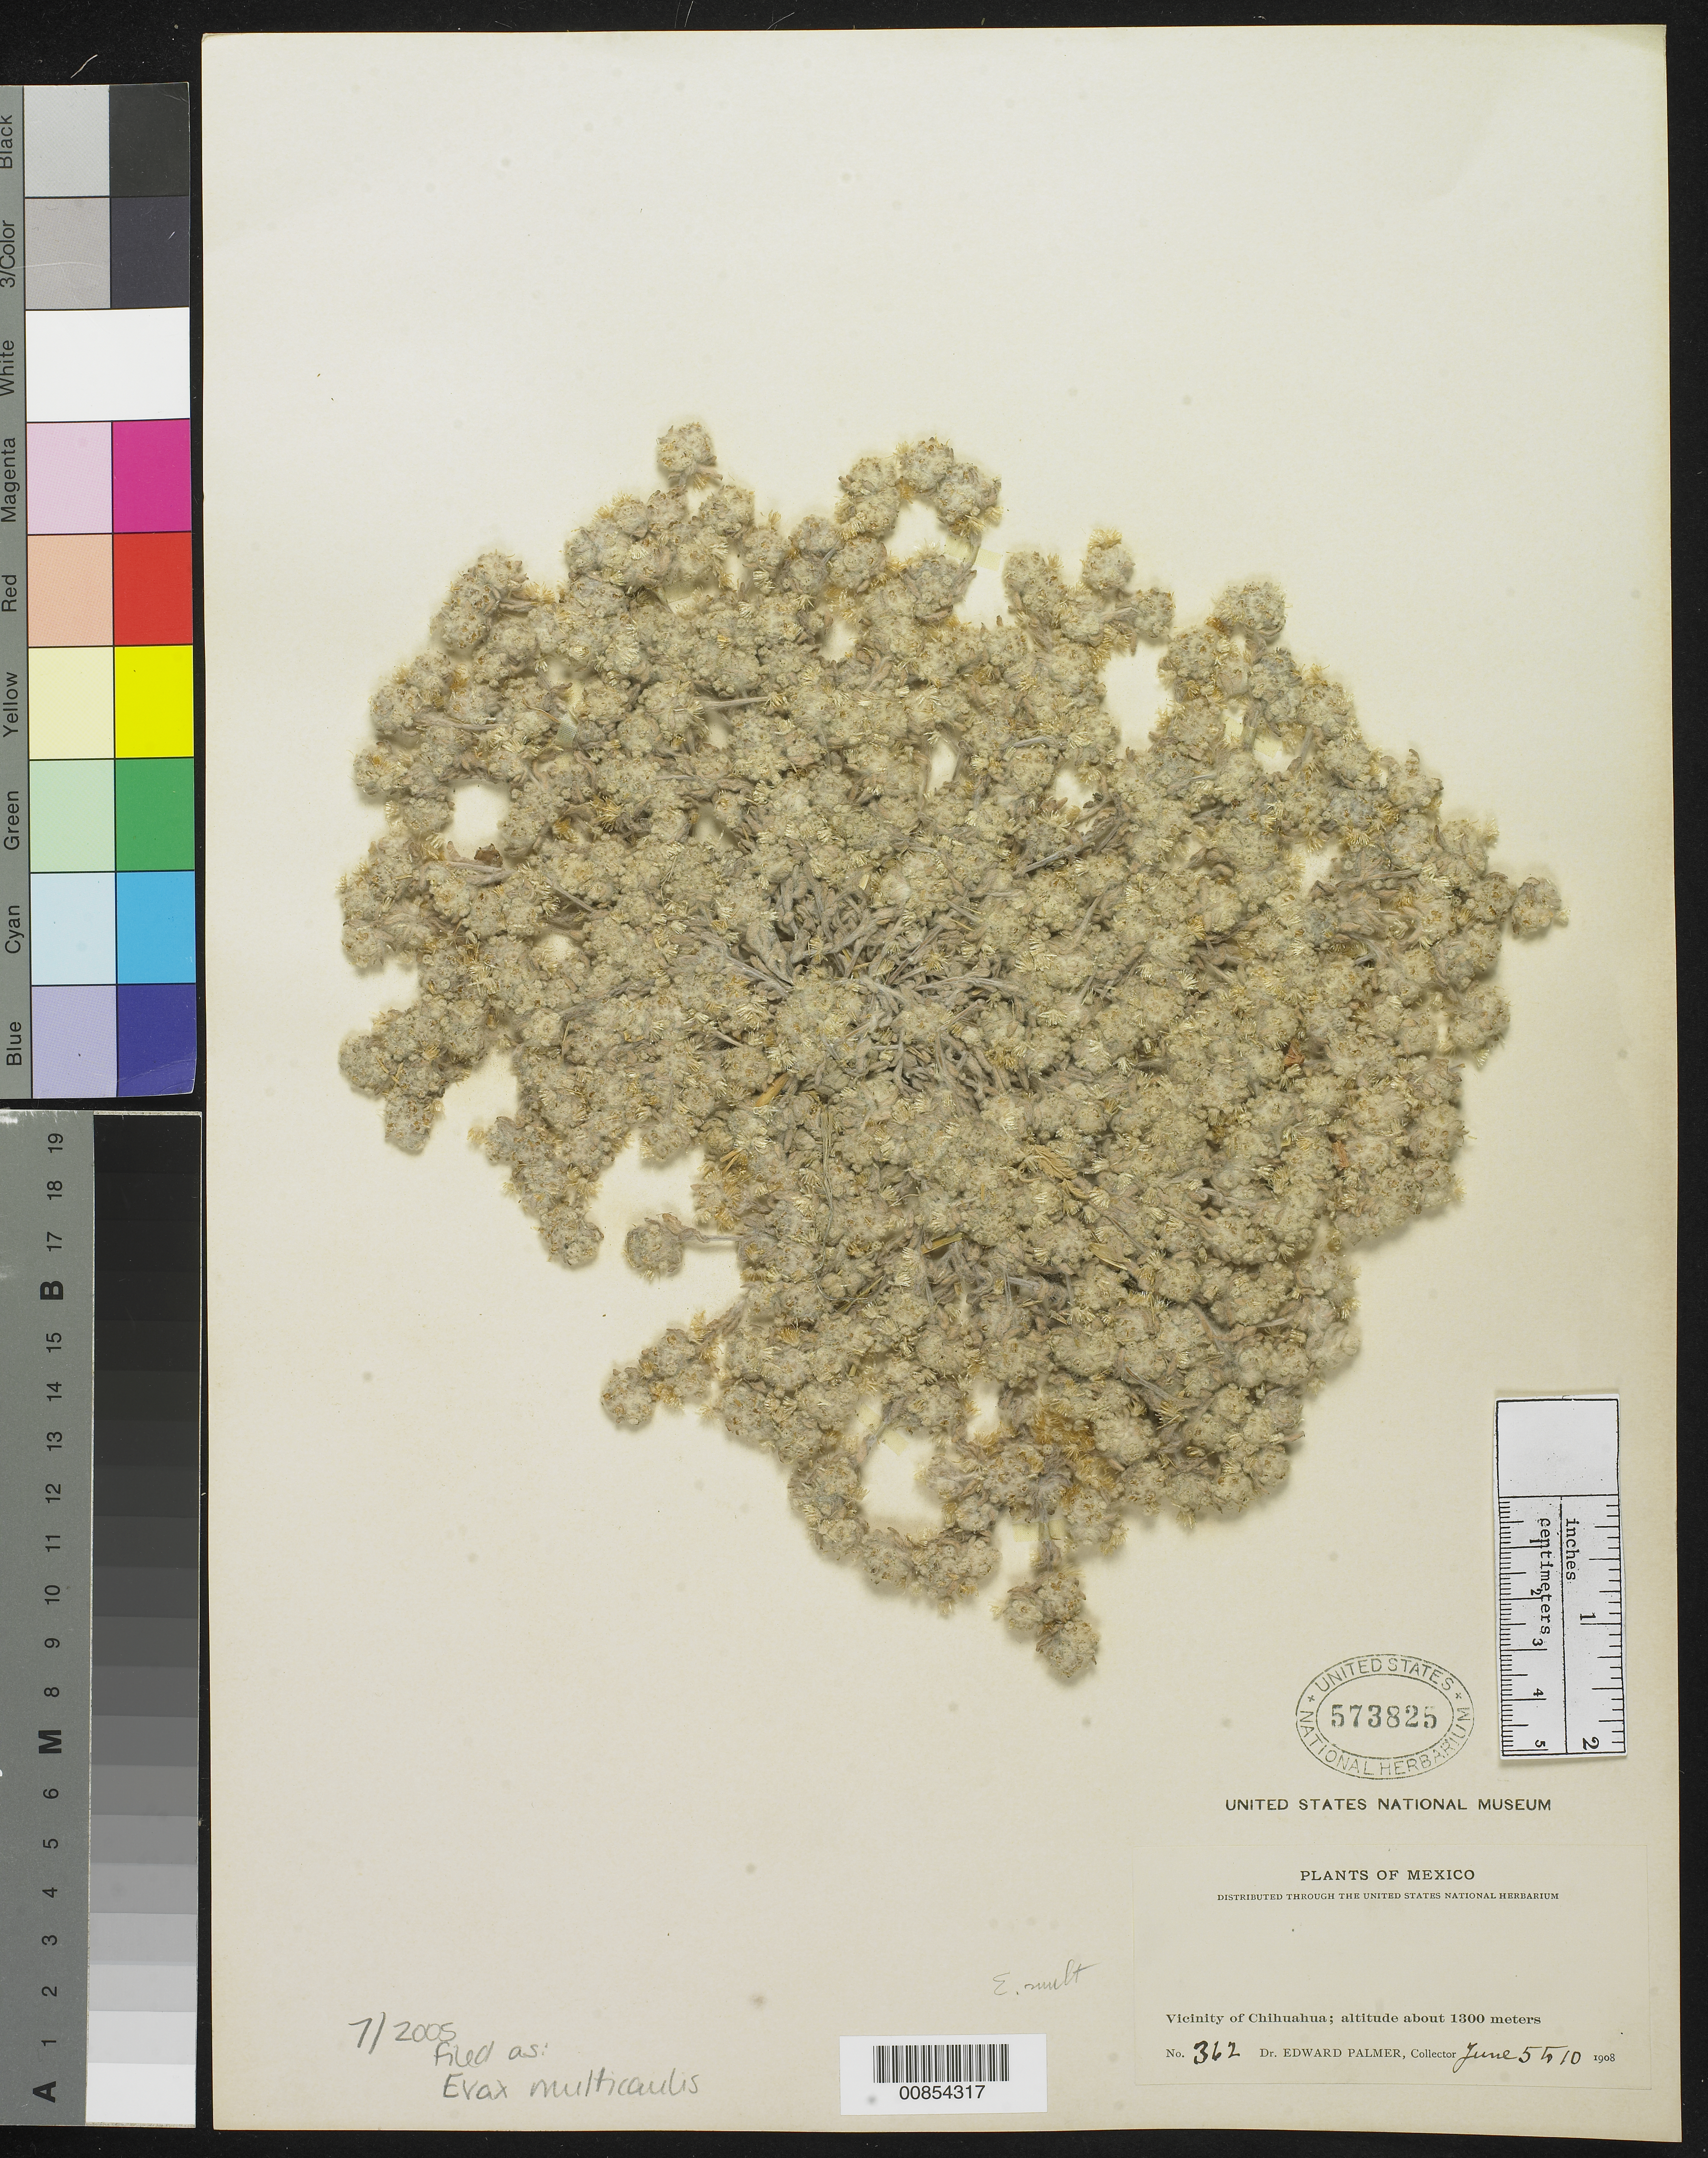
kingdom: Plantae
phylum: Tracheophyta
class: Magnoliopsida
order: Asterales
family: Asteraceae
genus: Evax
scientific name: Evax multicaulis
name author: DC.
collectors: E. Palmer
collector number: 362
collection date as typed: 05 Jun 1908 to 10 Jun 1908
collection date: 1908-06-05/1908-06-10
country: Mexico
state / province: Chihuahua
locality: Vicinity of Chihuahua.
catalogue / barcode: US 573825